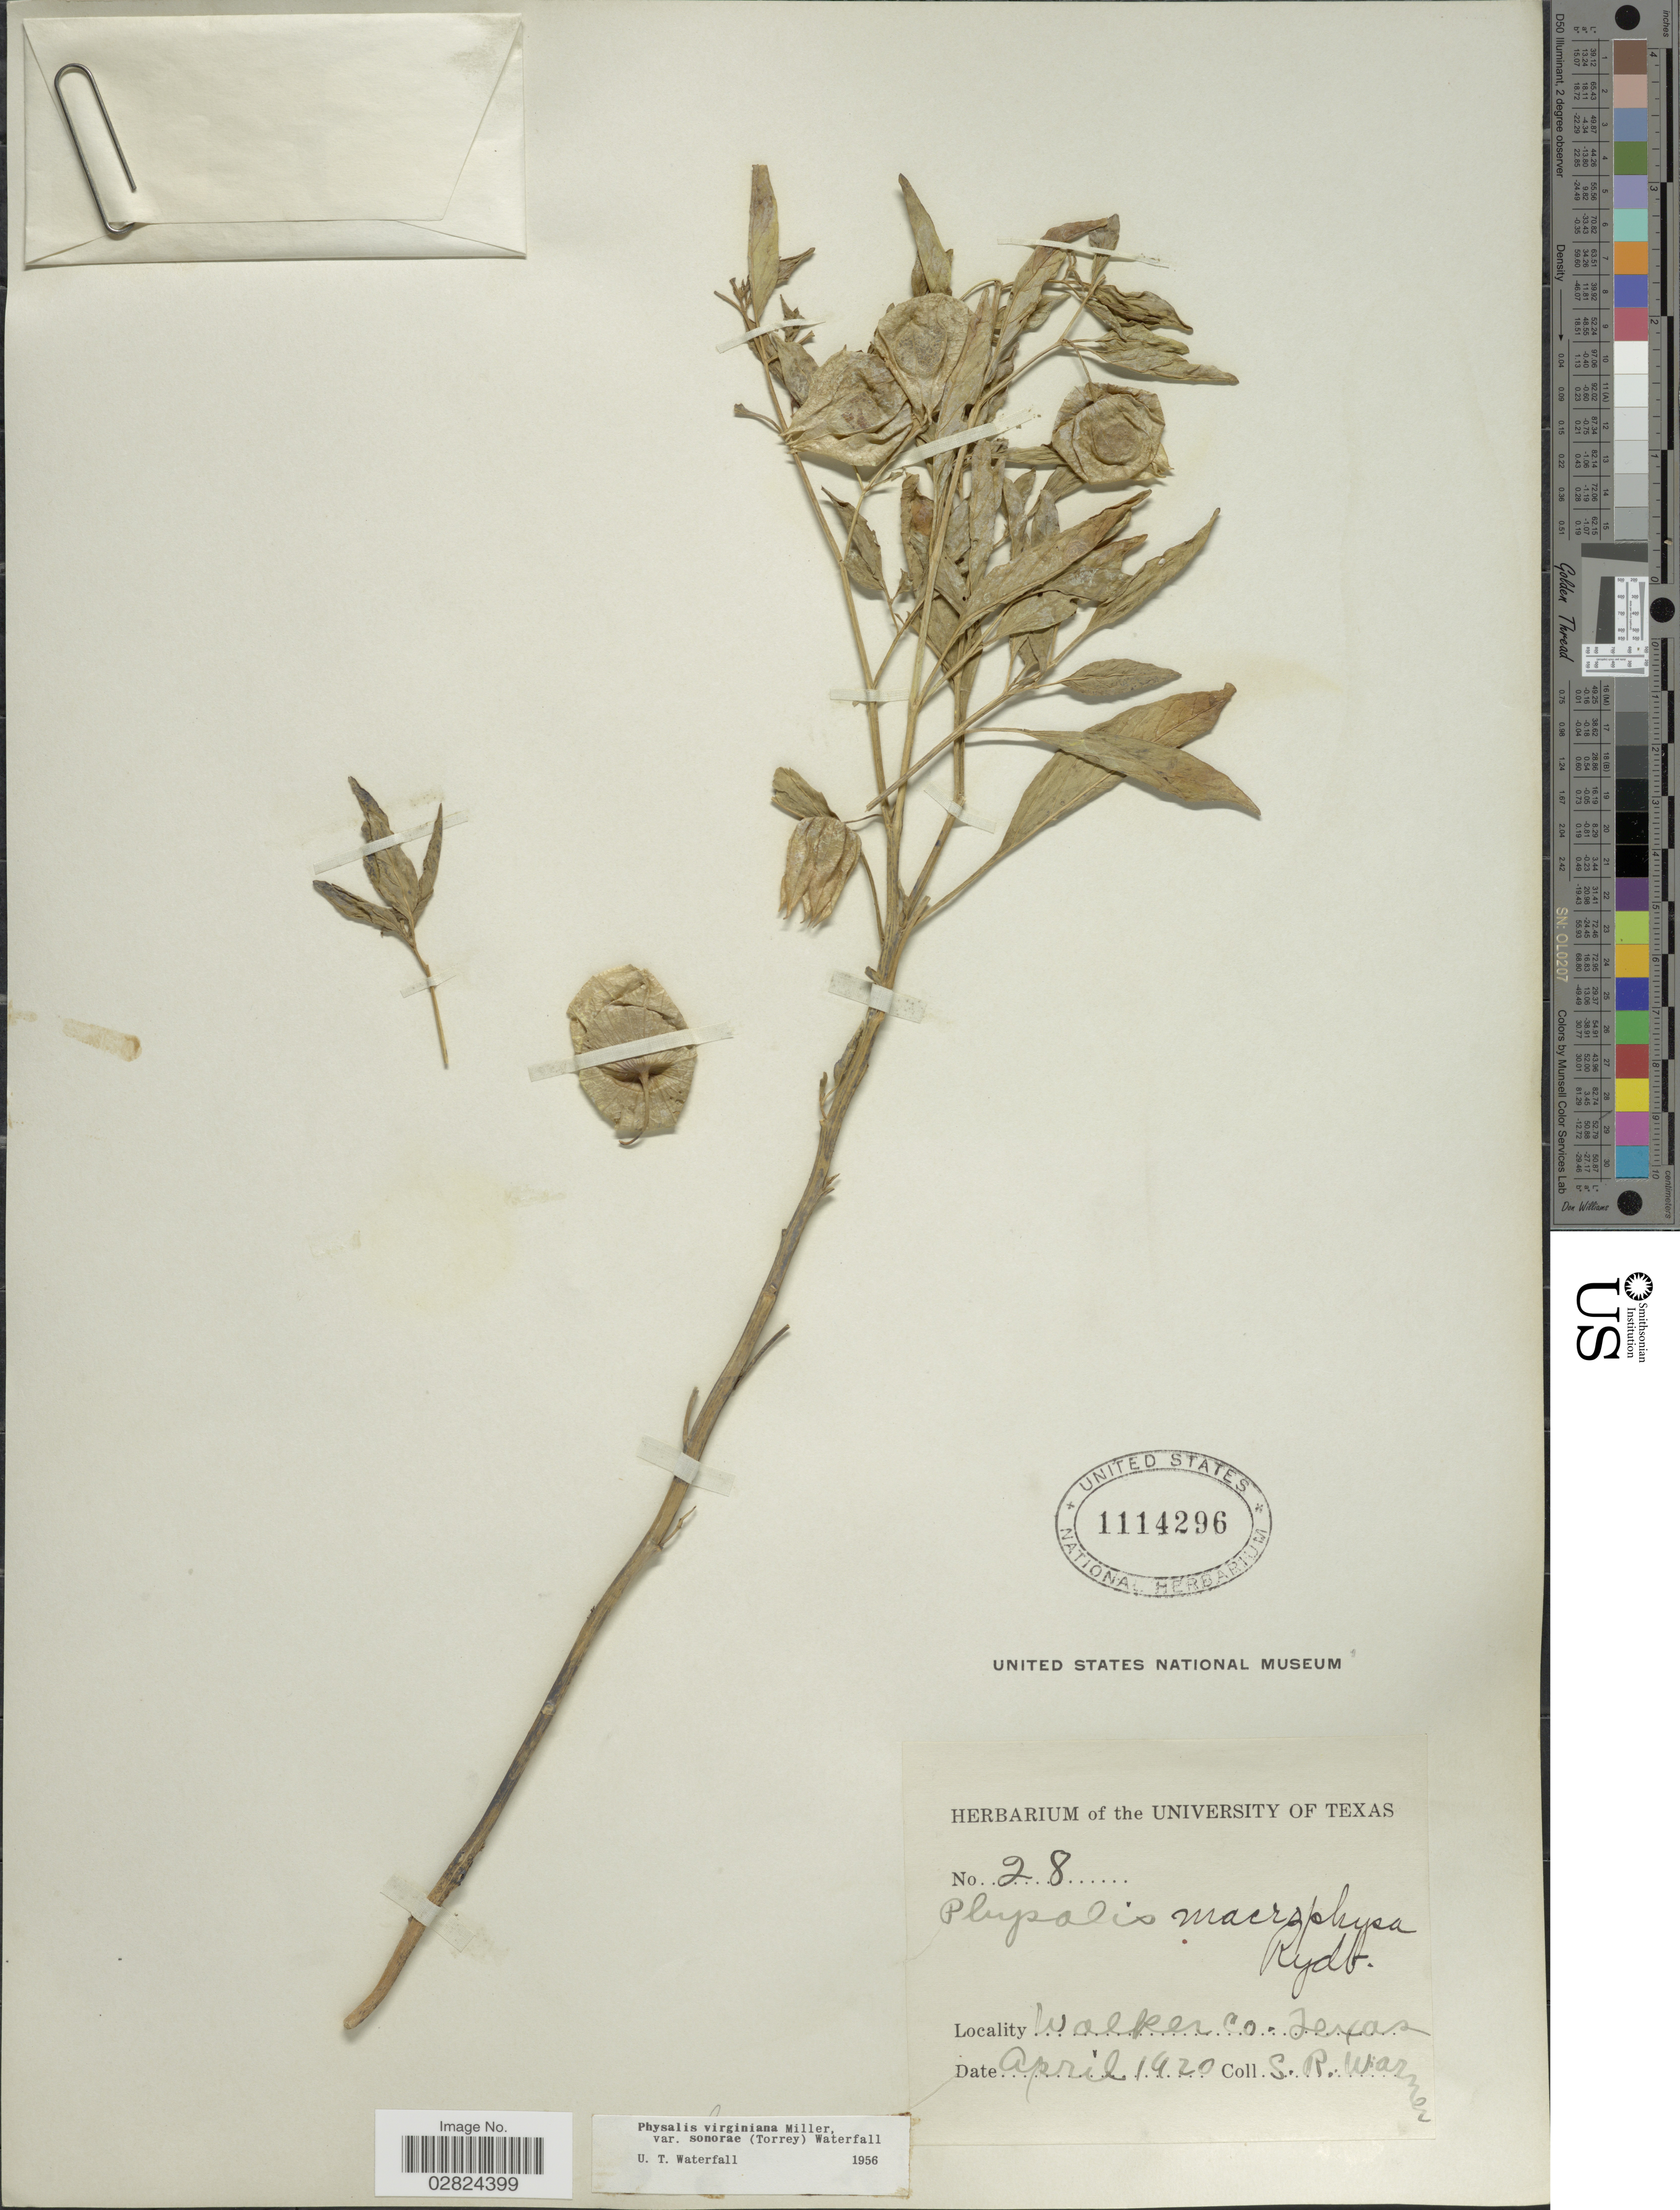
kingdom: Plantae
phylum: Tracheophyta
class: Magnoliopsida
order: Solanales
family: Solanaceae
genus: Physalis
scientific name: Physalis virginiana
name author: Mill.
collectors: S. Warner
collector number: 28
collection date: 1920-04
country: United States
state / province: Texas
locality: Walker Co.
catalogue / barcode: US 1114296